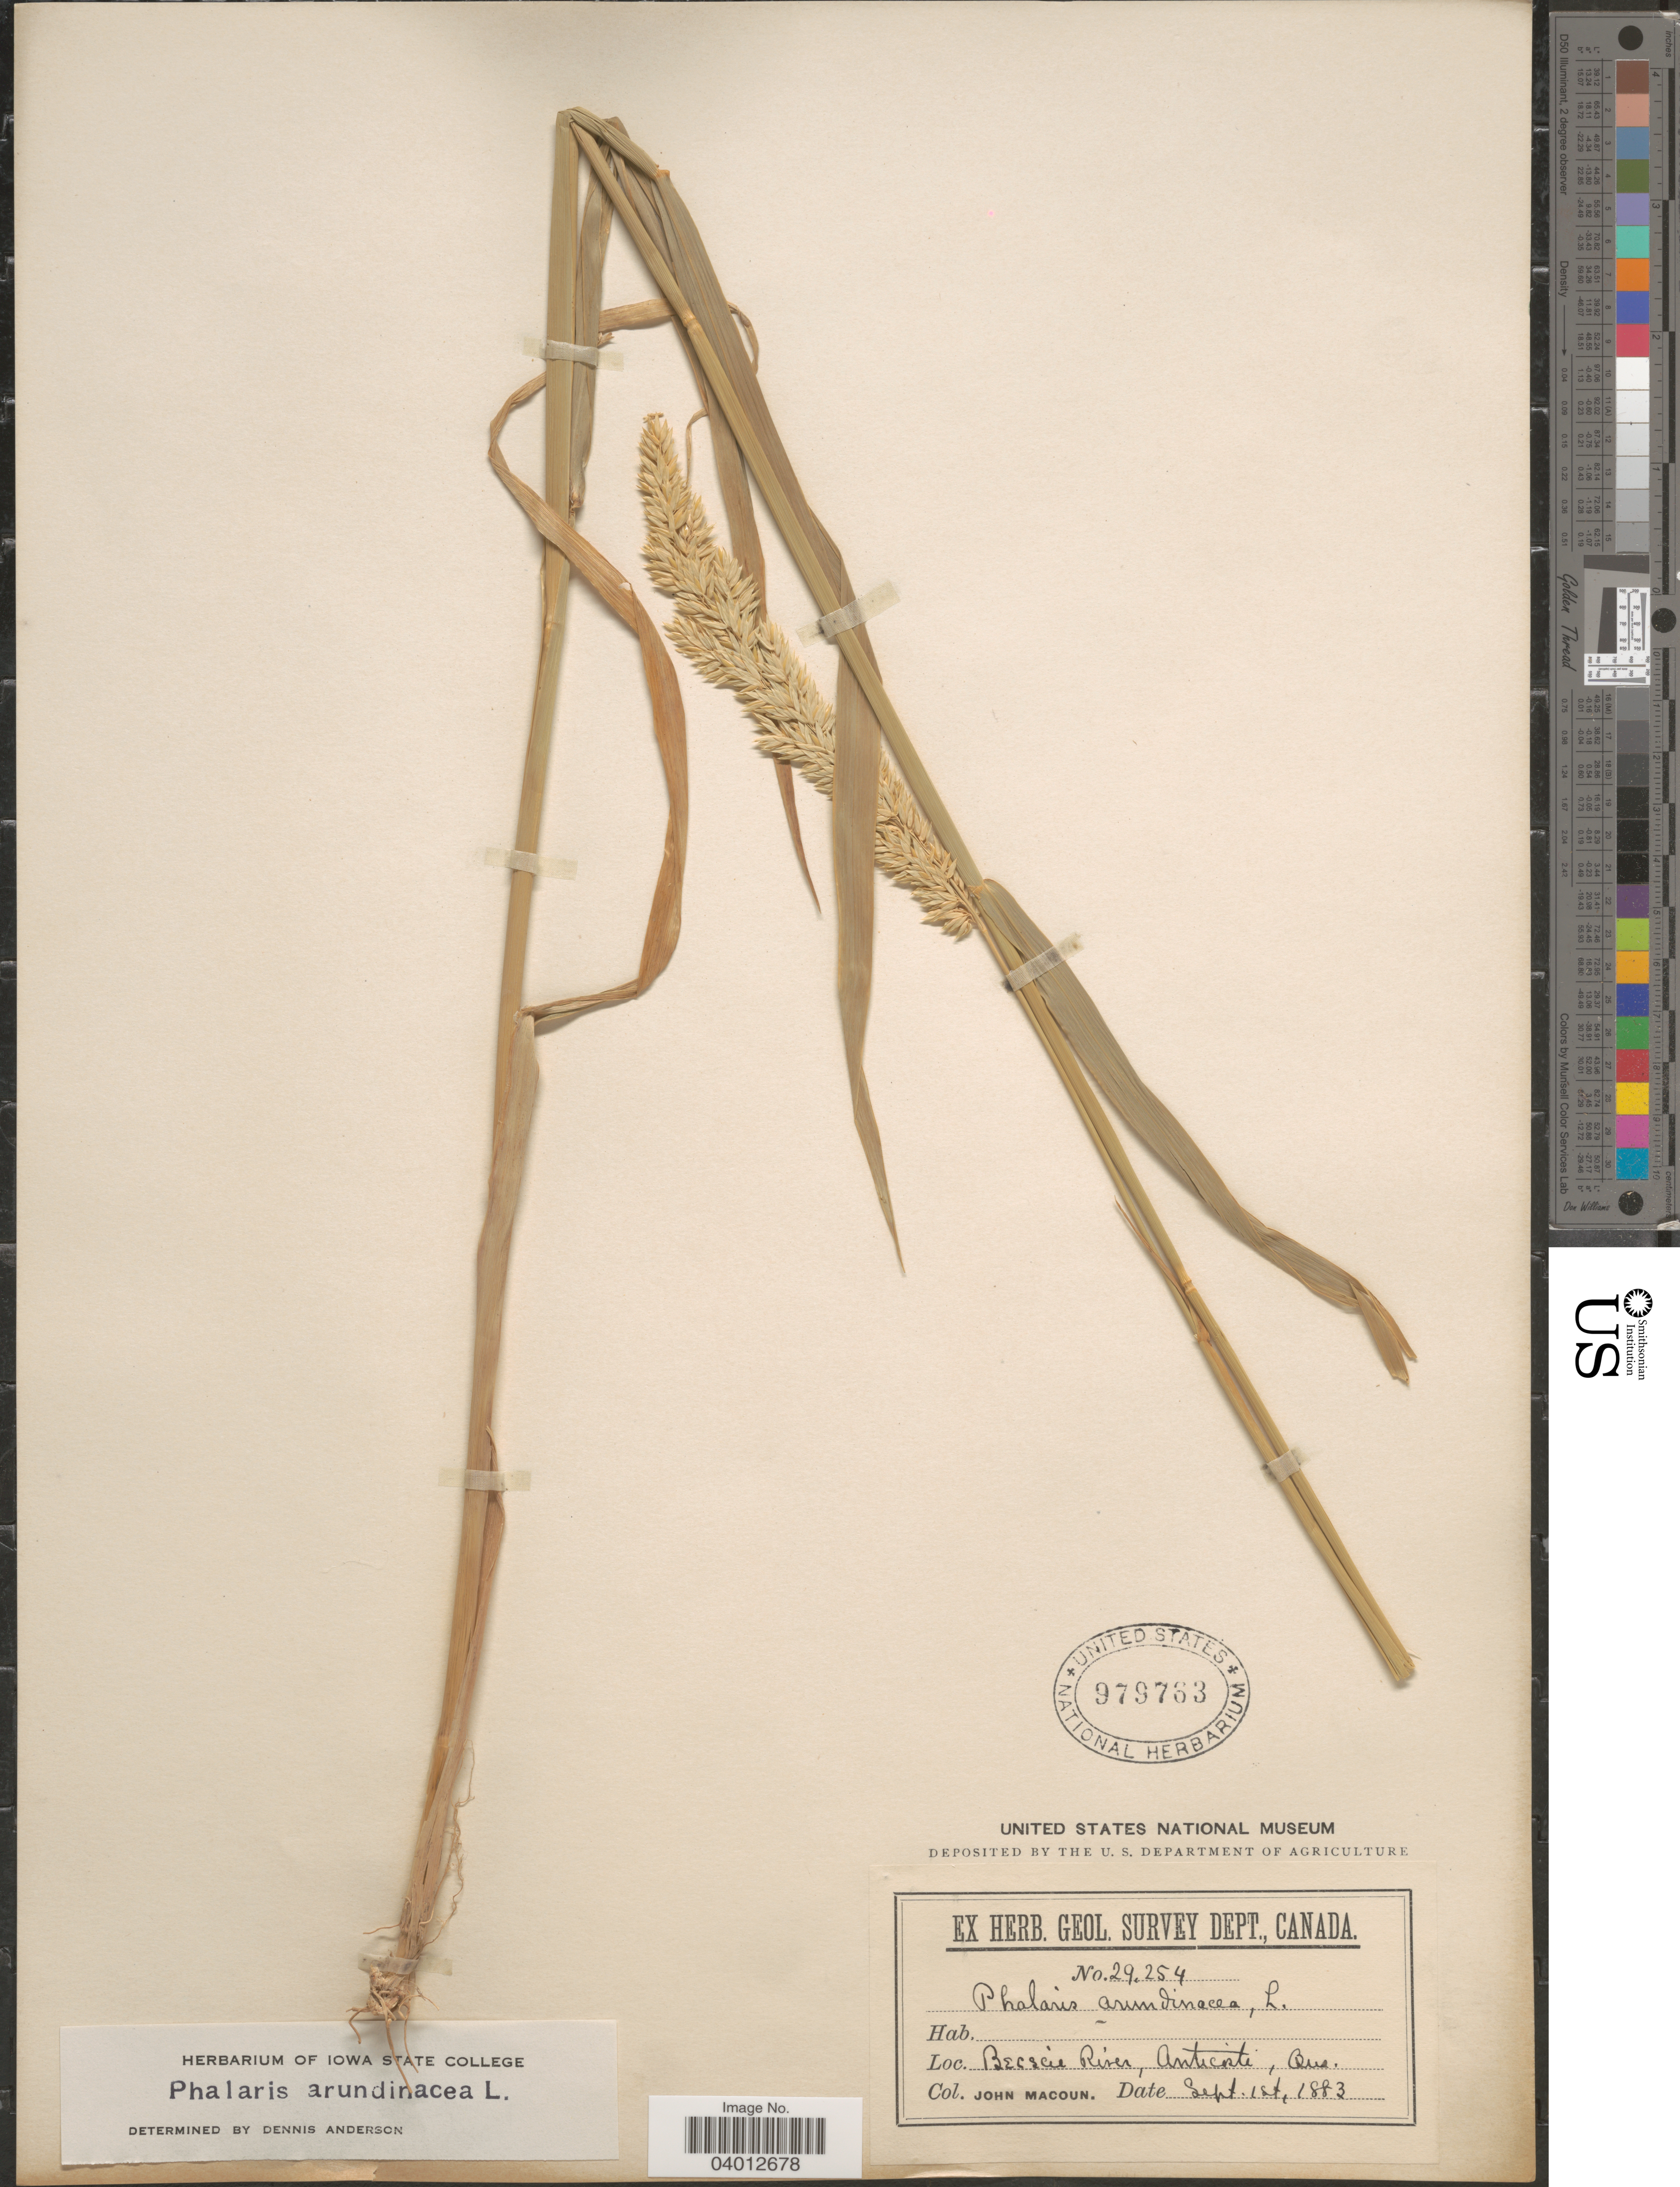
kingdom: Plantae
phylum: Tracheophyta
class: Liliopsida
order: Poales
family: Poaceae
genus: Phalaris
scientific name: Phalaris arundinacea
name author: L.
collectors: J. Macoun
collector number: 29254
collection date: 1883-09-01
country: Canada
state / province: Quebec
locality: Becscie River, Anticosti.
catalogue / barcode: US 979763